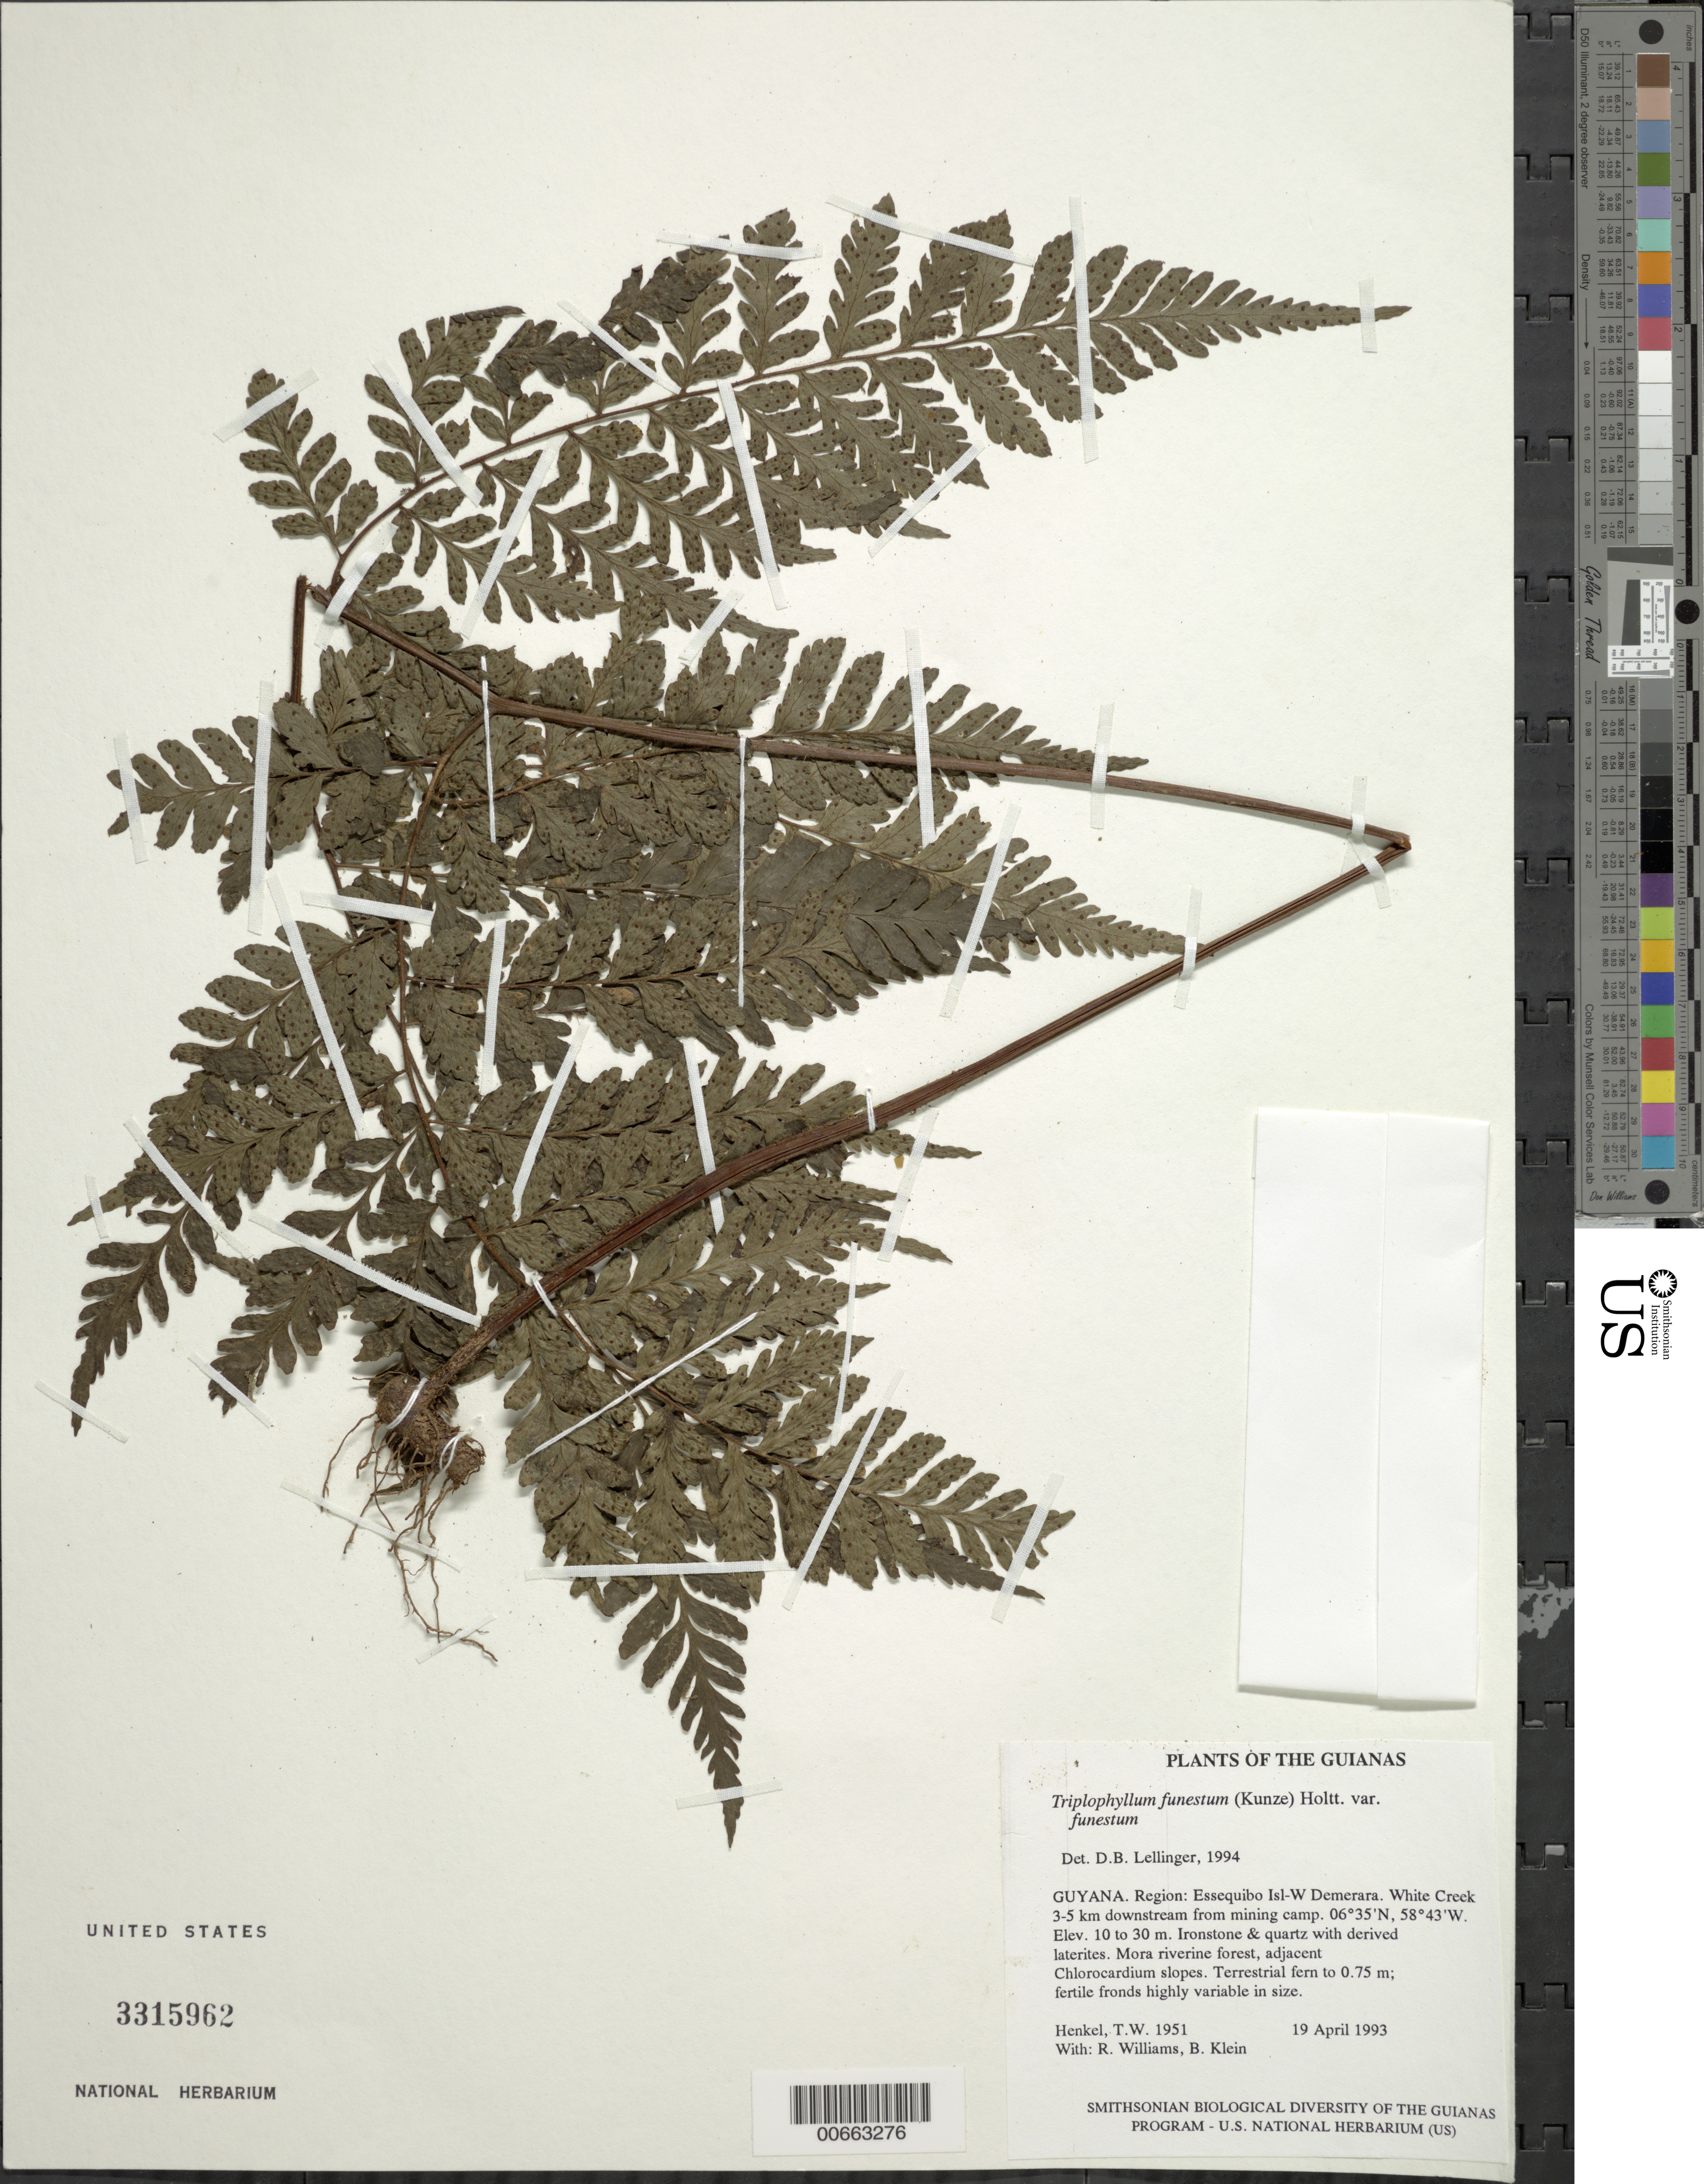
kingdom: Plantae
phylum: Tracheophyta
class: Polypodiopsida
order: Polypodiales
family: Tectariaceae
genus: Triplophyllum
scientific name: Triplophyllum funestum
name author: (Kunze) Holttum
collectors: T. Henkel, R. Williams & B. Klein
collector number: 1951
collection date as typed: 19 April 1993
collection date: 1993-04-19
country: Guyana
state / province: Essequibo Isl-W. Demerara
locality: White Creek 3-5 km downstream from mining camp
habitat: Ironstone & quartz with derived laterites. Mora riverine forest, adjacent Chlorocardium slopes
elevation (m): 10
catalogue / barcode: US 3315962